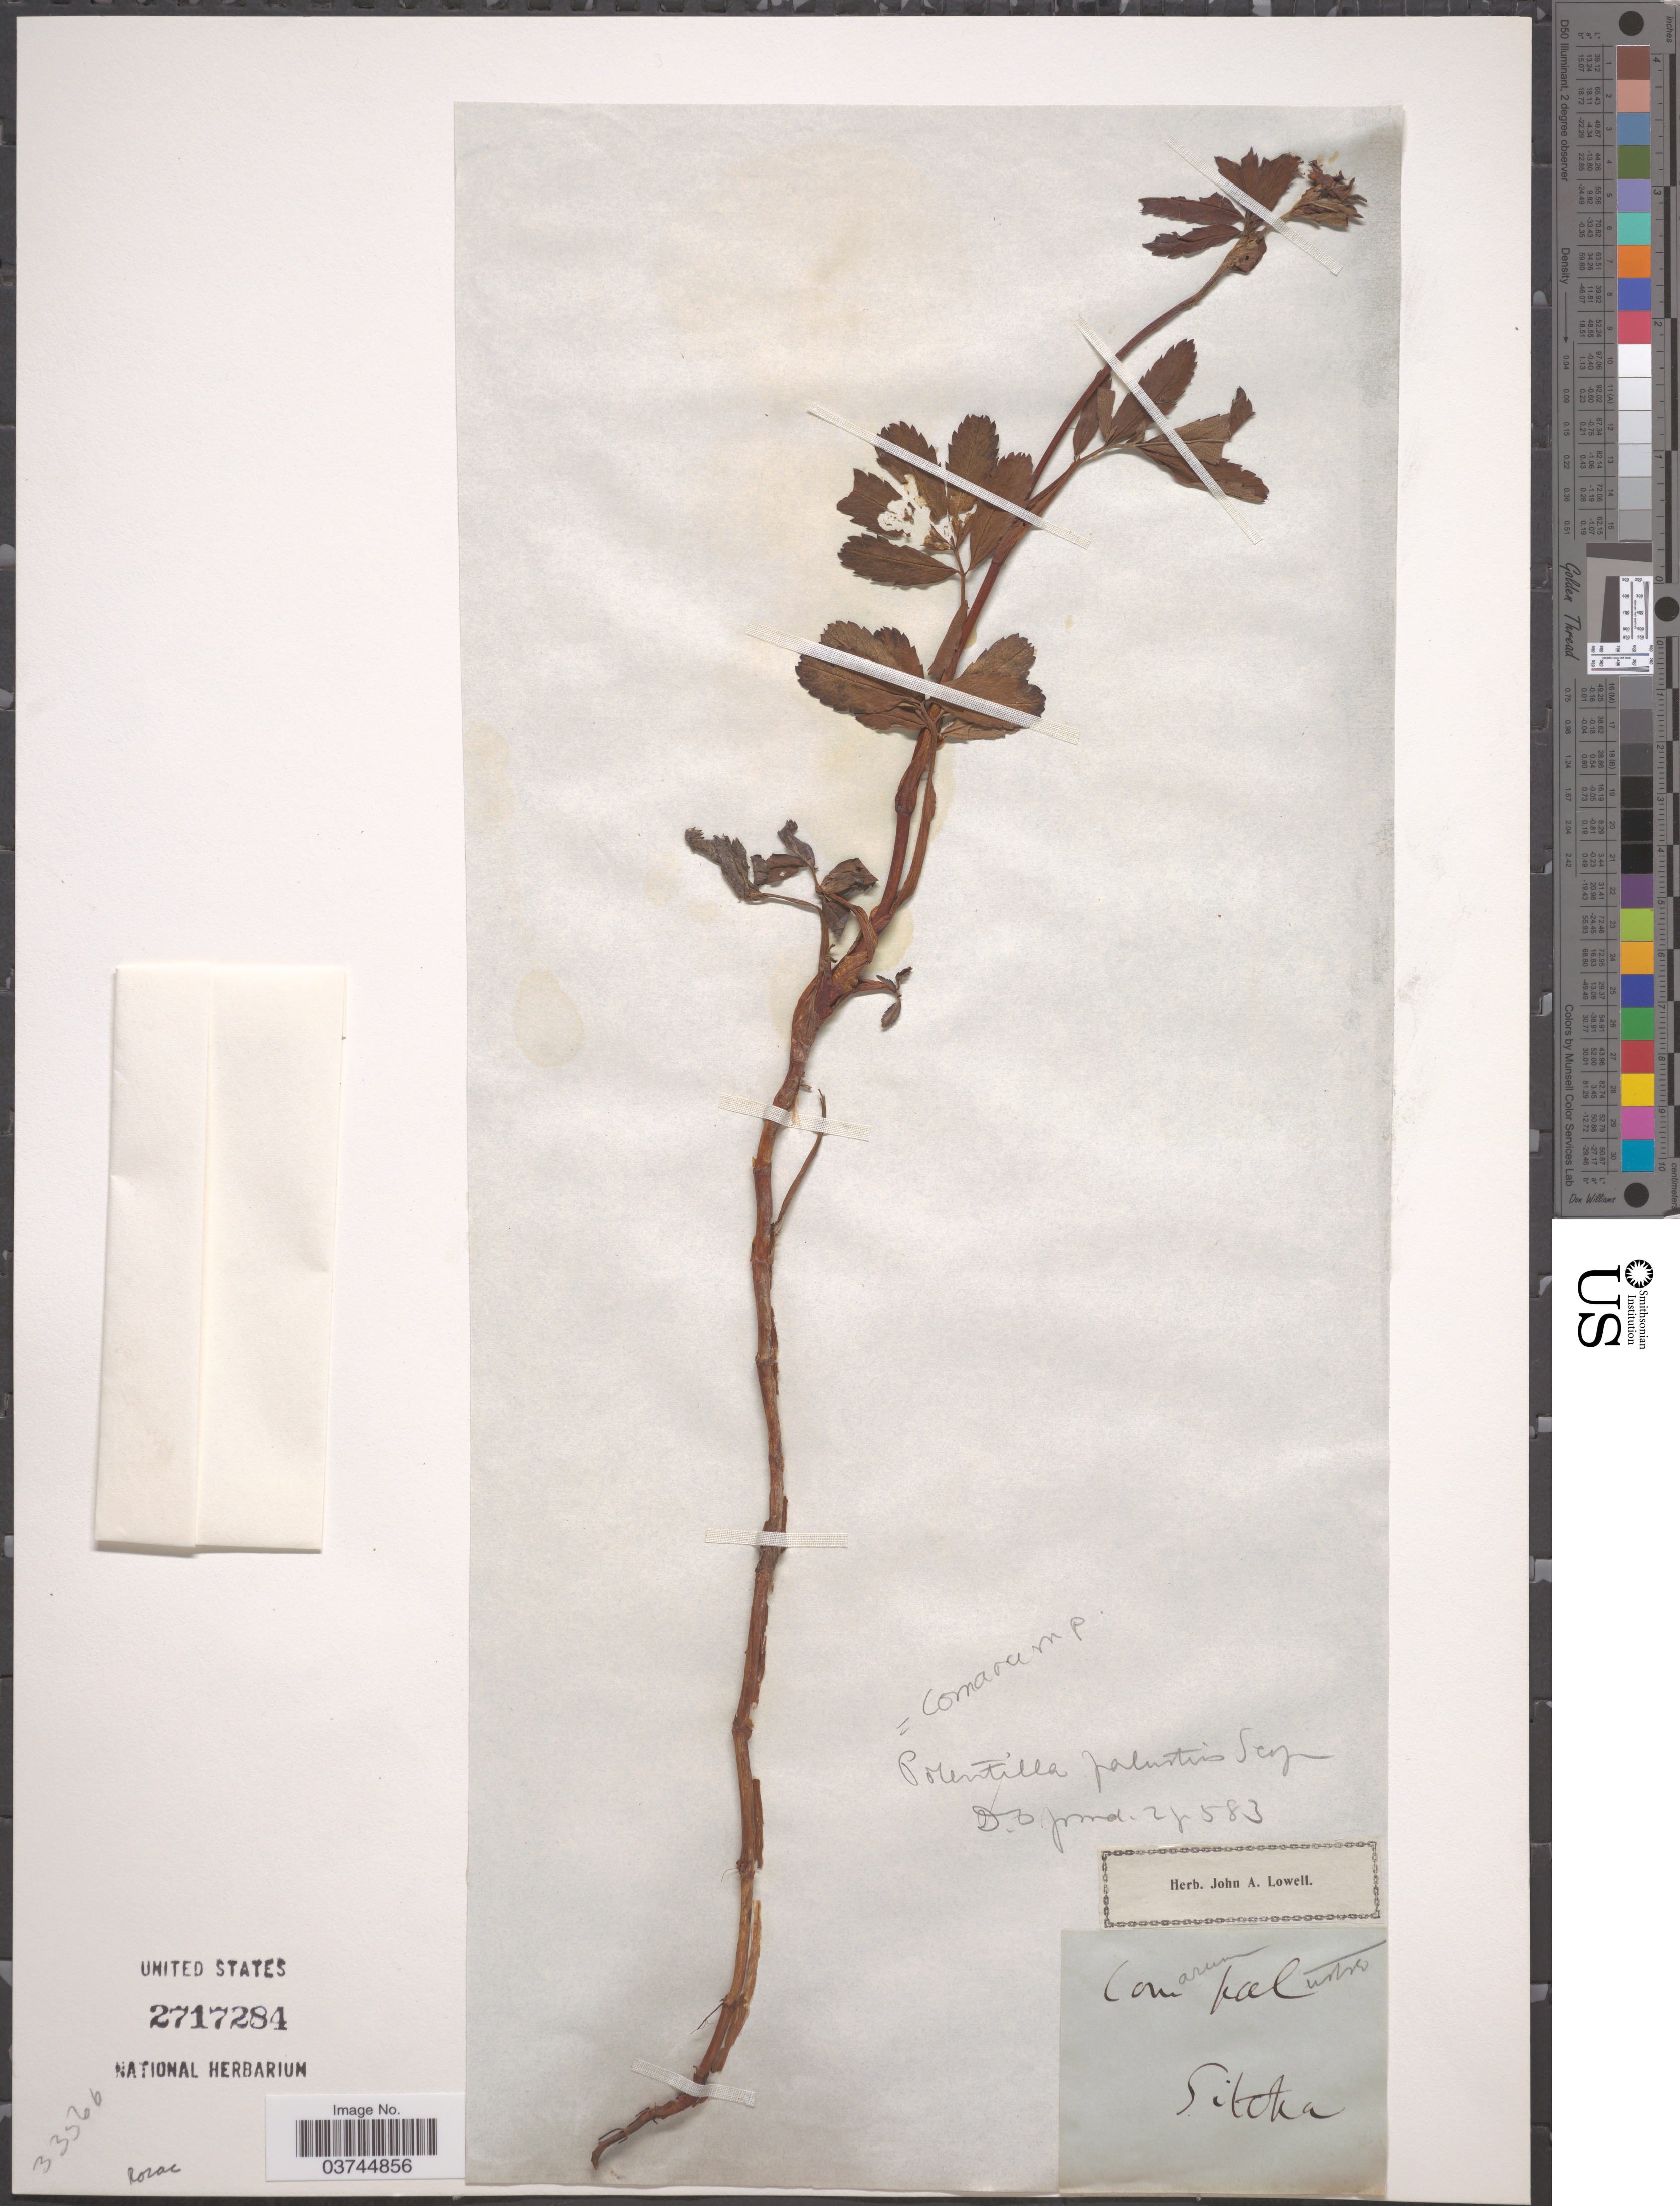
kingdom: Plantae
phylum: Tracheophyta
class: Magnoliopsida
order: Rosales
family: Rosaceae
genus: Comarum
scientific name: Comarum palustre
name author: L.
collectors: ex herb. John A. Lowell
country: United States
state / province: Alaska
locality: Sitka.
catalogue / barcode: US 2717284